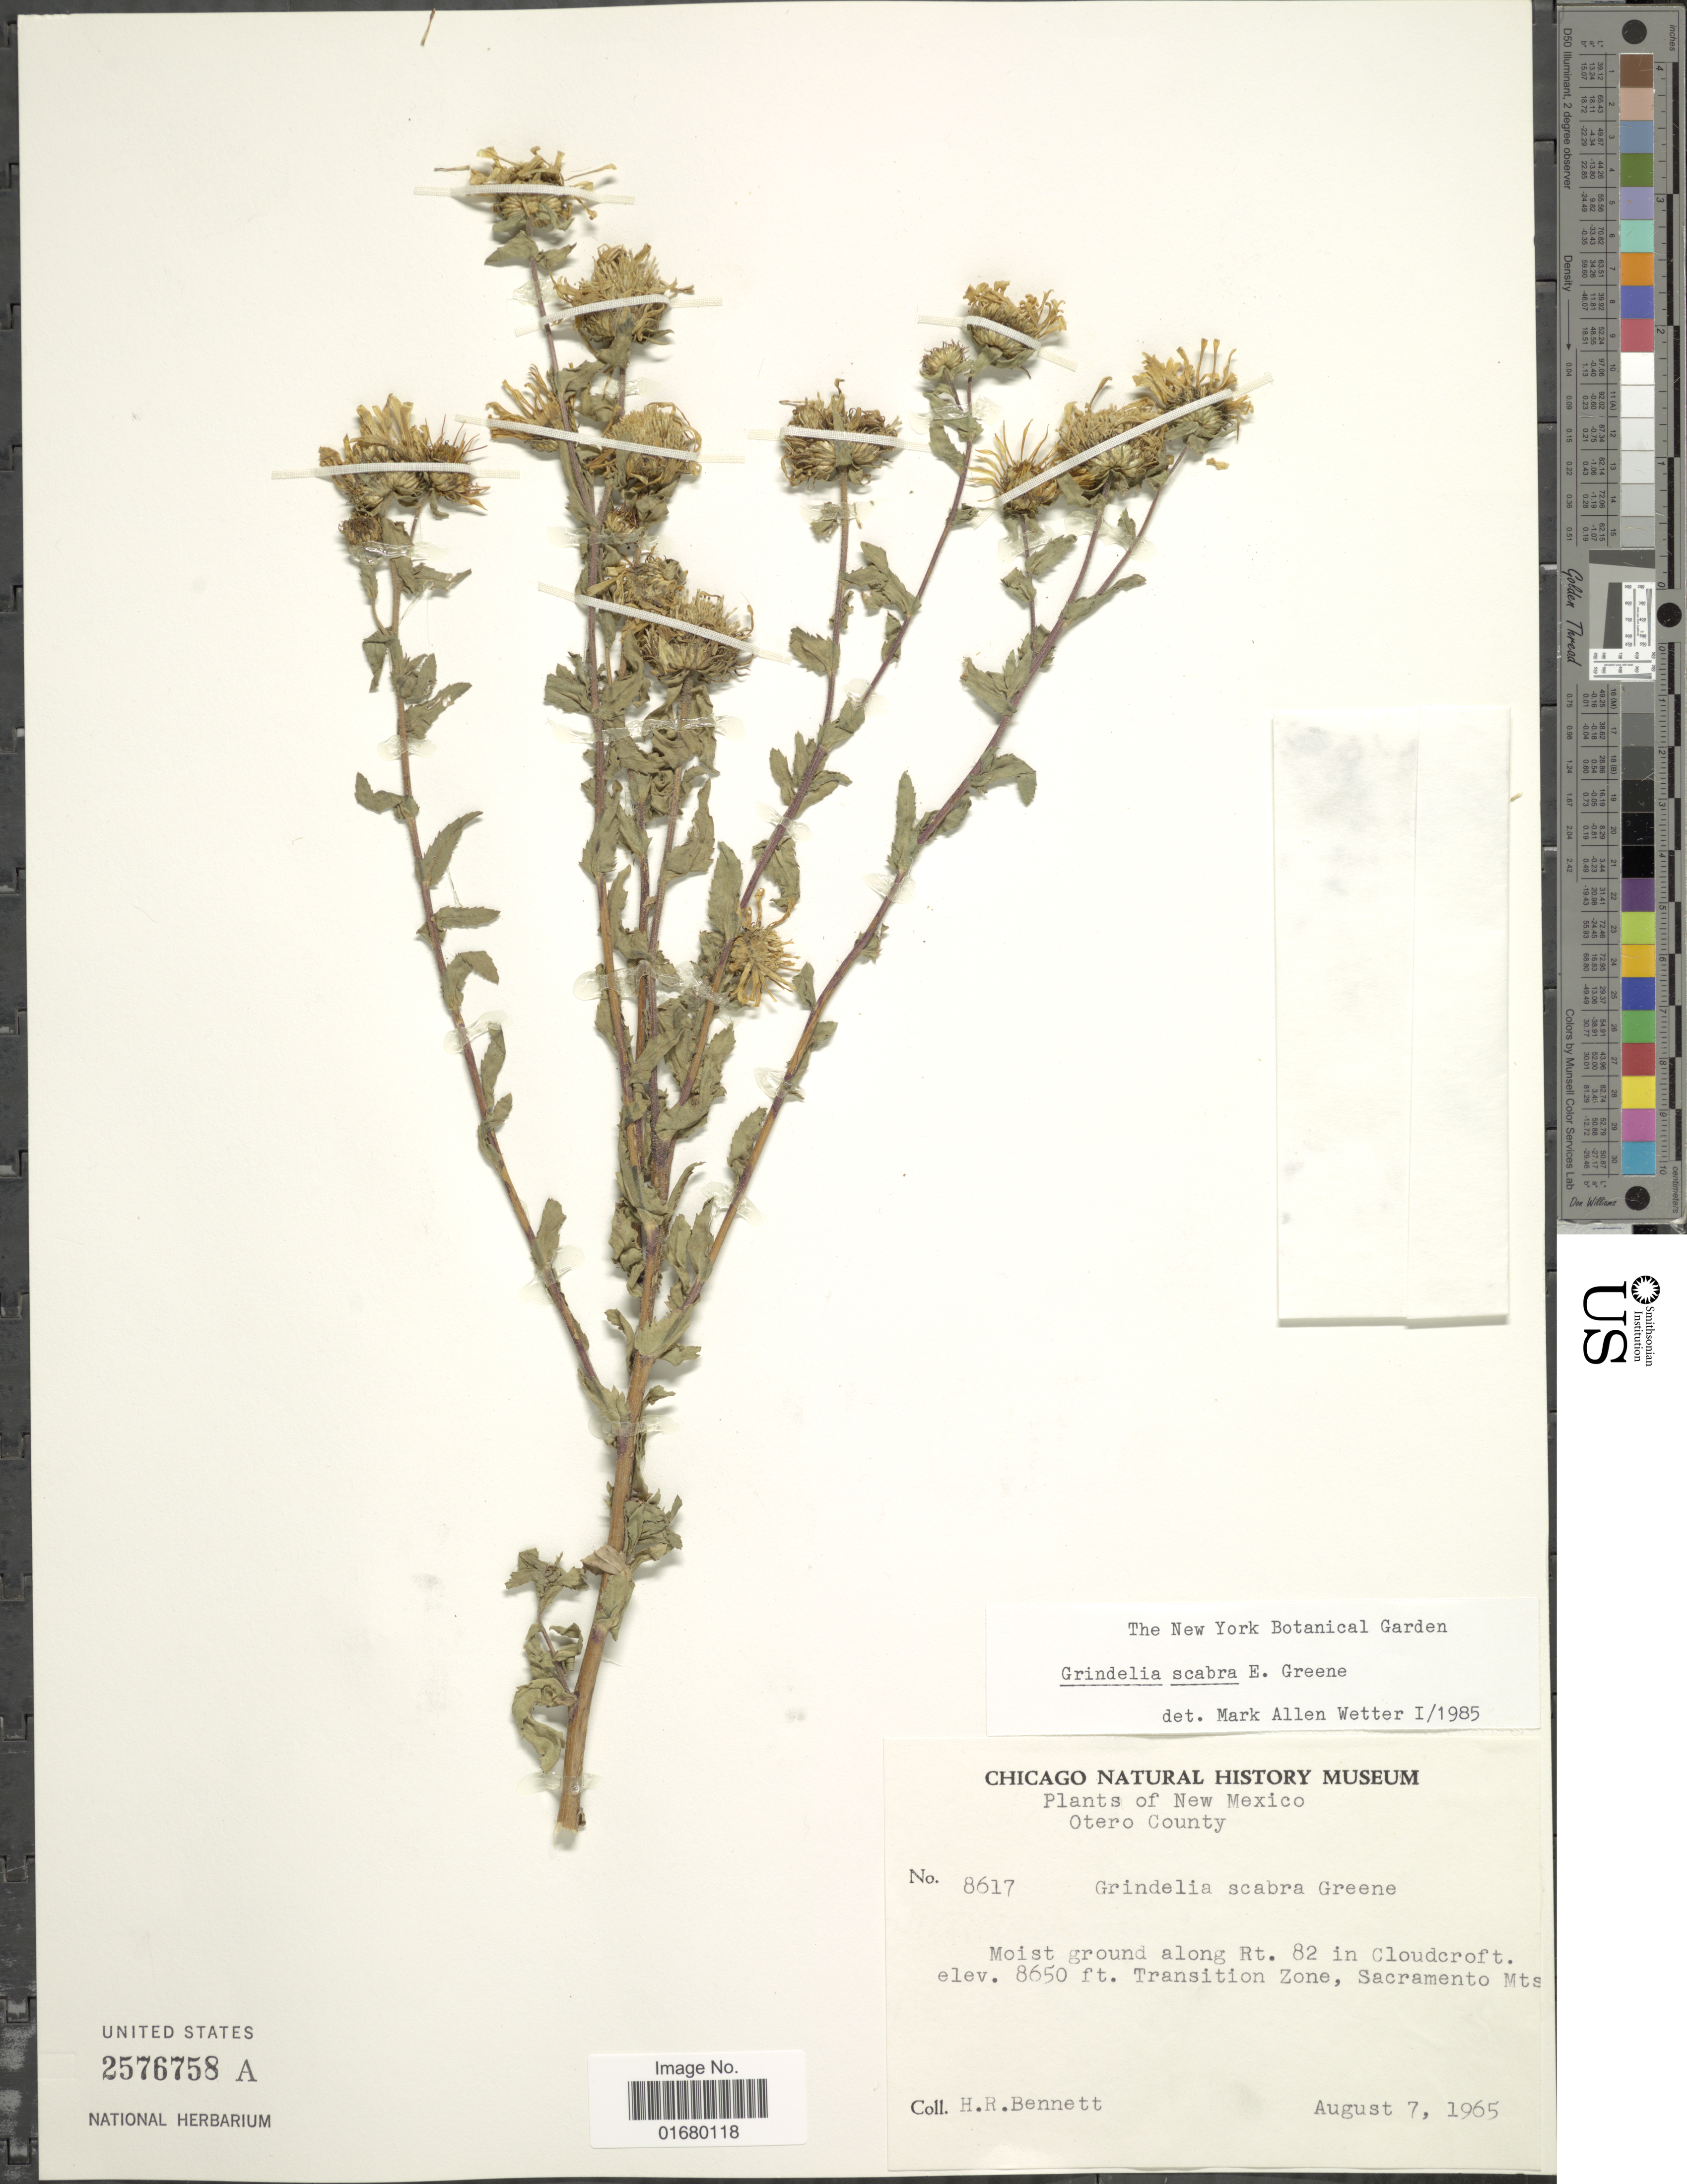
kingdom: Plantae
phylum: Tracheophyta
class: Magnoliopsida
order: Asterales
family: Asteraceae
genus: Grindelia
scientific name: Grindelia scabra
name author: Greene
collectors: H. R. Bennett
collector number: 8617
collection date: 1965-08-07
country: United States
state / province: New Mexico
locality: Otero County, along Rt. 82 in Cloudcroft. Transition Zone, Sacramento Mts.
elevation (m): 2637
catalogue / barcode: US 2576758A